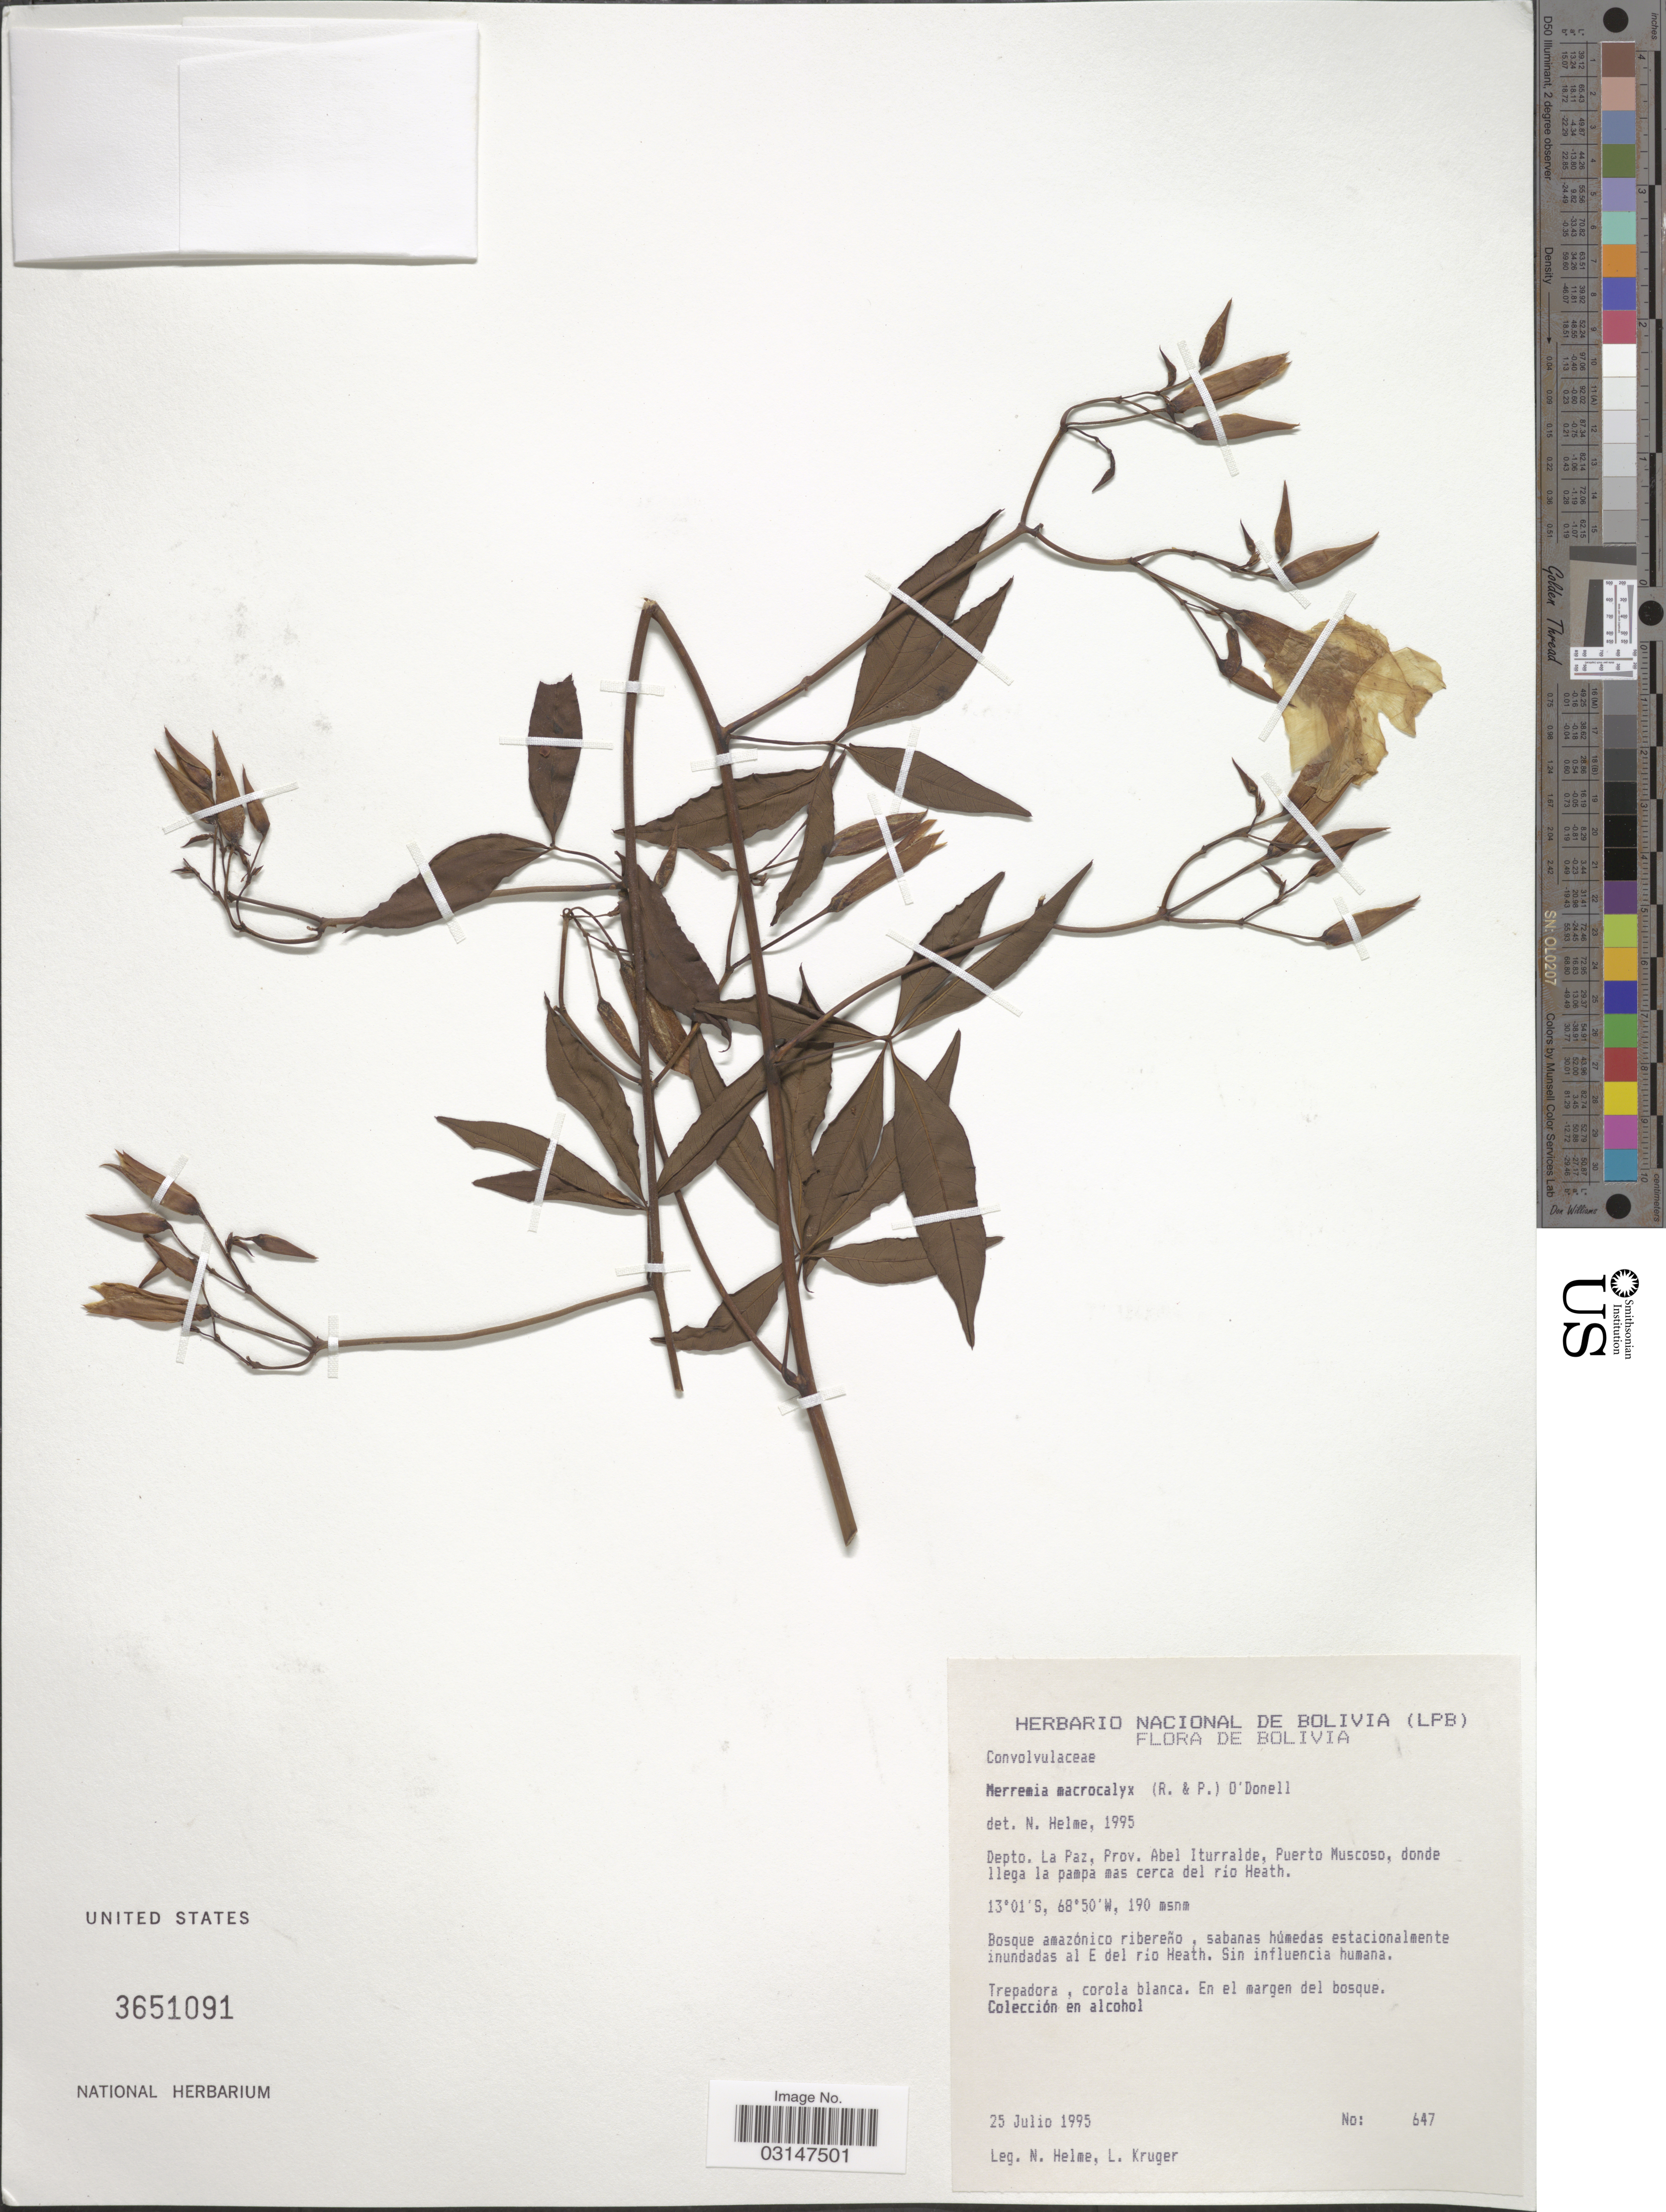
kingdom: Plantae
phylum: Tracheophyta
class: Magnoliopsida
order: Solanales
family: Convolvulaceae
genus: Distimake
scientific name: Distimake macrocalyx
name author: (Ruiz & Pav.) A. R. Simões & Staples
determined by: Strong, Mark T., (BOT), Smithsonian Institution - National Museum of Natural History (UNITED STATES)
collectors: N. Helme & L. Kruger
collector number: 647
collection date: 1995-07-25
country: Bolivia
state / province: La Paz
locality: Depto. La Paz, Prov. Abel Itturalde, Puerto Muscoso, donde llega la pampa mas cerca del río Heath.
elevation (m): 190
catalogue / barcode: US 3651091